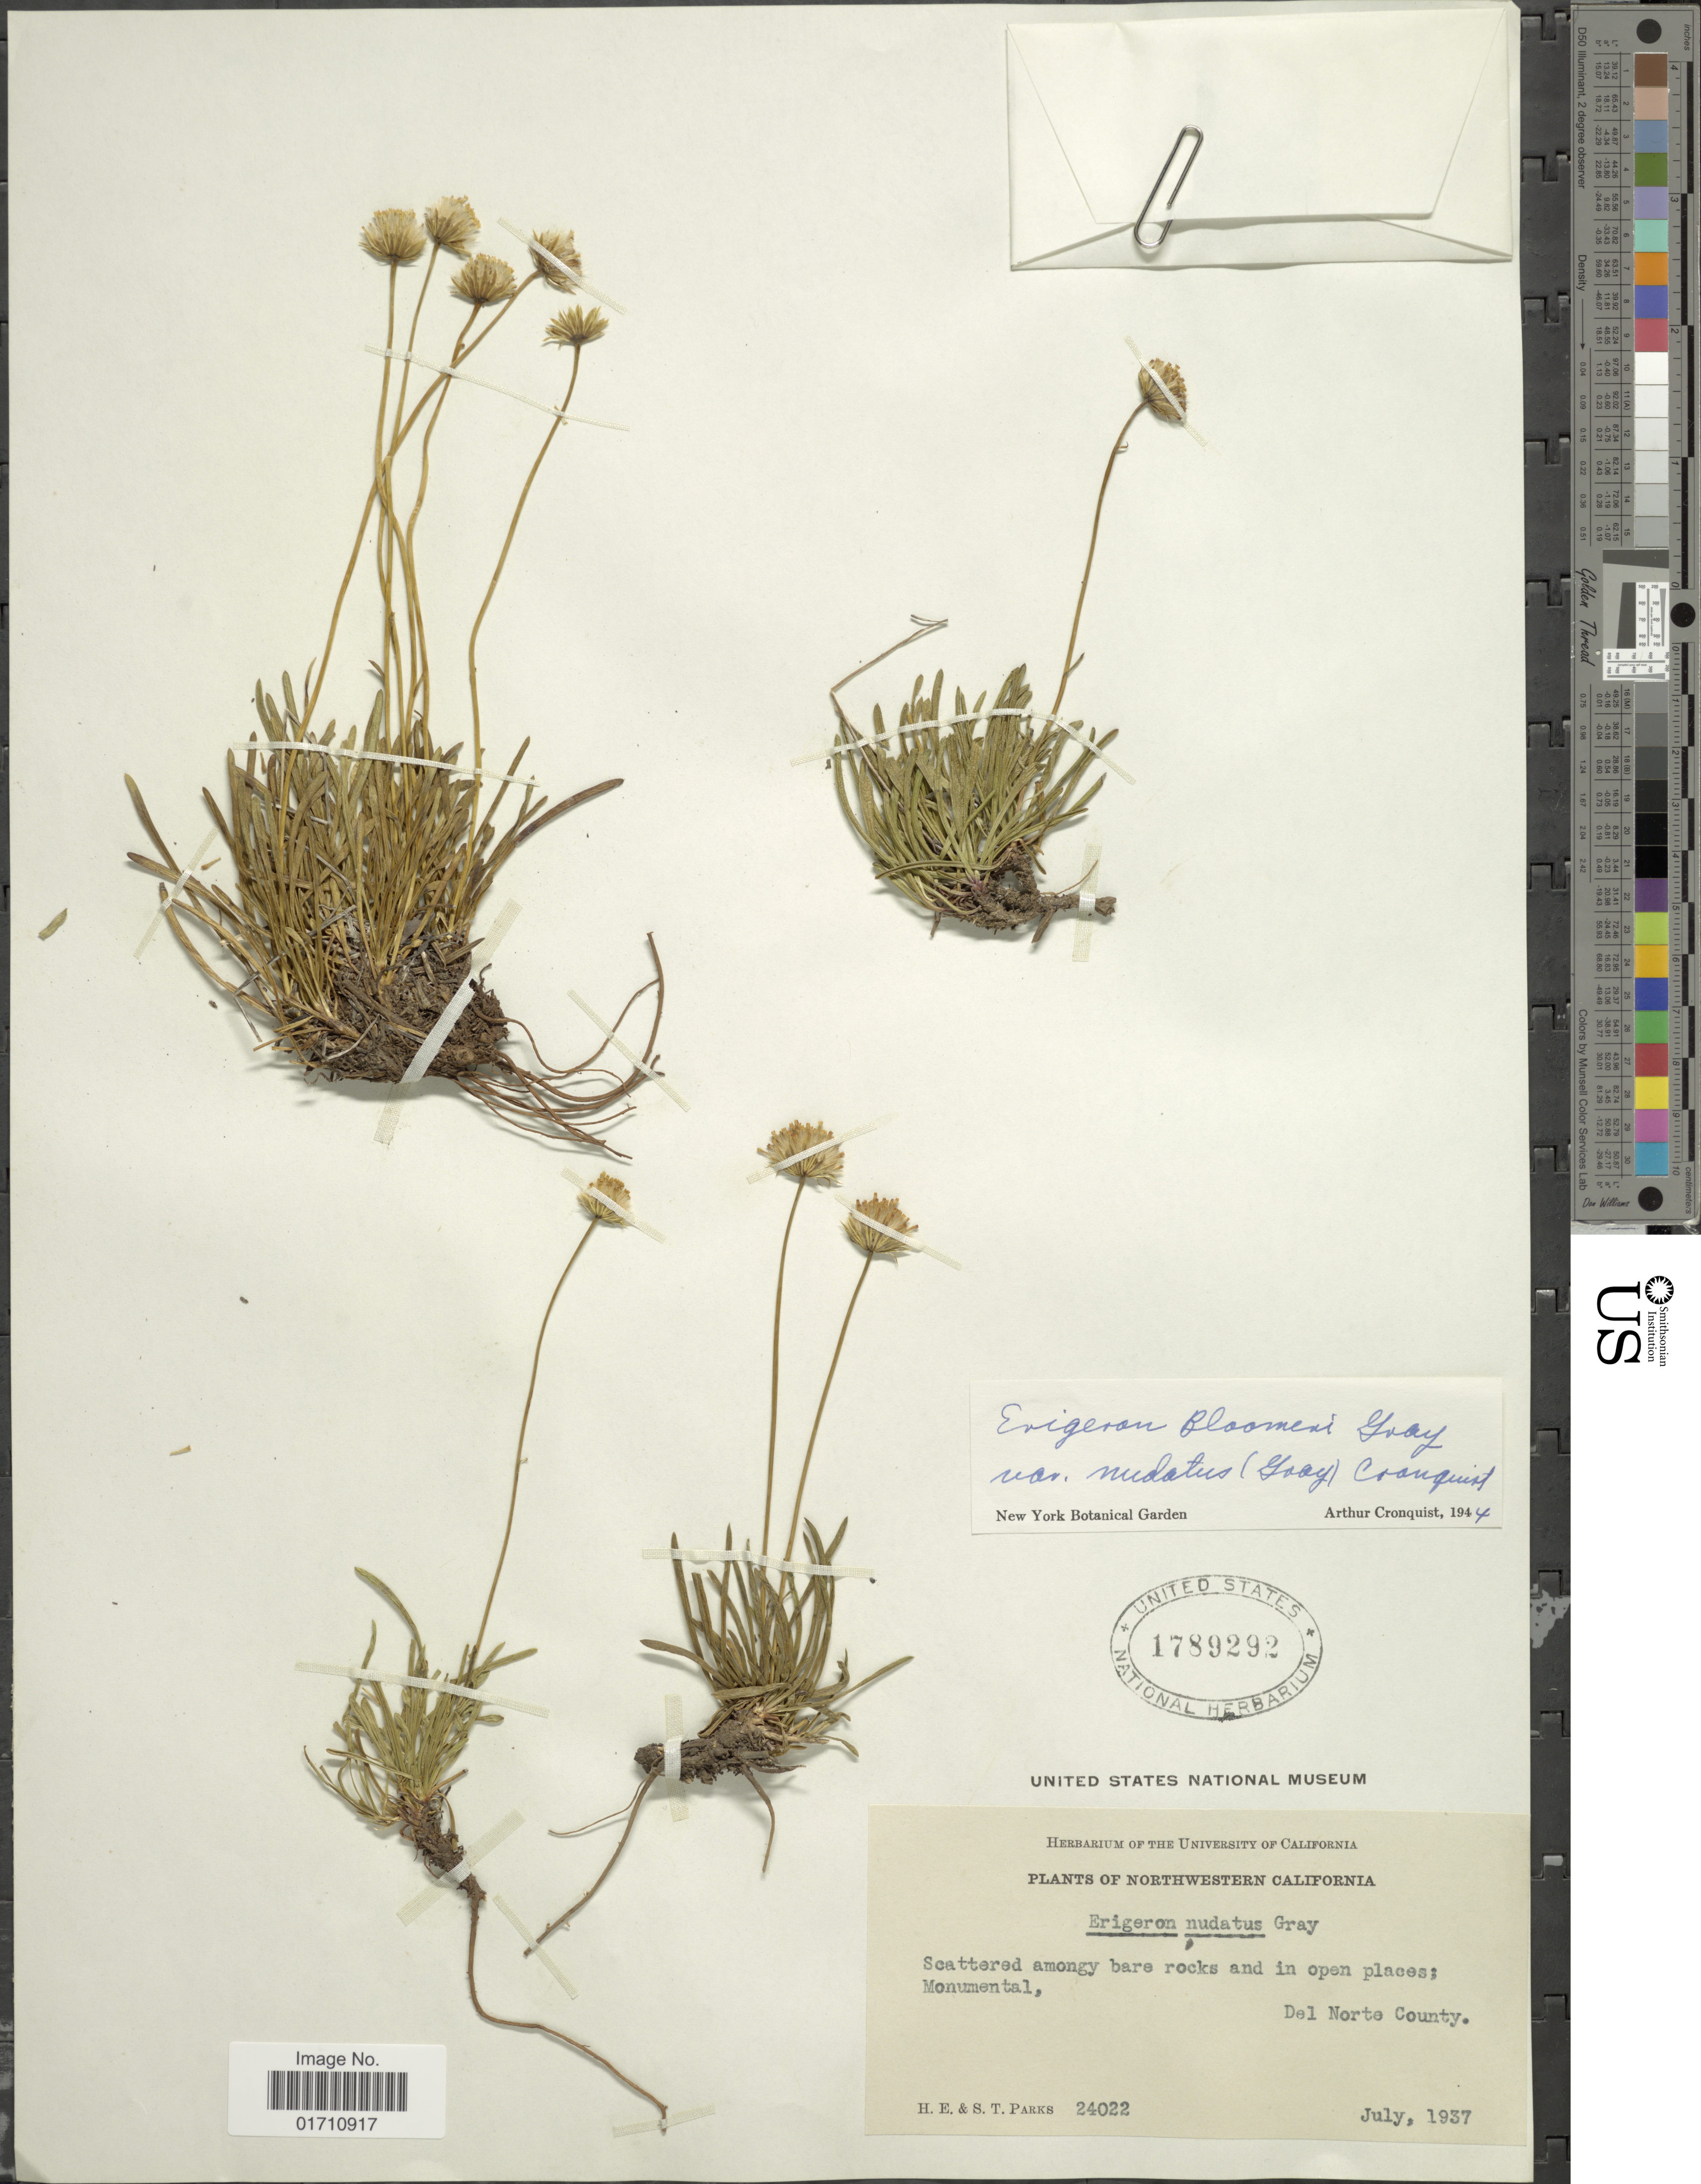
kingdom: Plantae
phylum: Tracheophyta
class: Magnoliopsida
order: Asterales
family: Asteraceae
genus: Erigeron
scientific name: Erigeron bloomeri var. nudatus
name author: (A. Gray) Cronq.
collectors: H. E. Parks & S. Parks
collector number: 24022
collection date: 1937-07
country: United States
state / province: California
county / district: Del Norte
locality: Northwestern California, Sacttered amongy bare rocks and in open places; Monumental, Del Norte County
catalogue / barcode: US 1789292